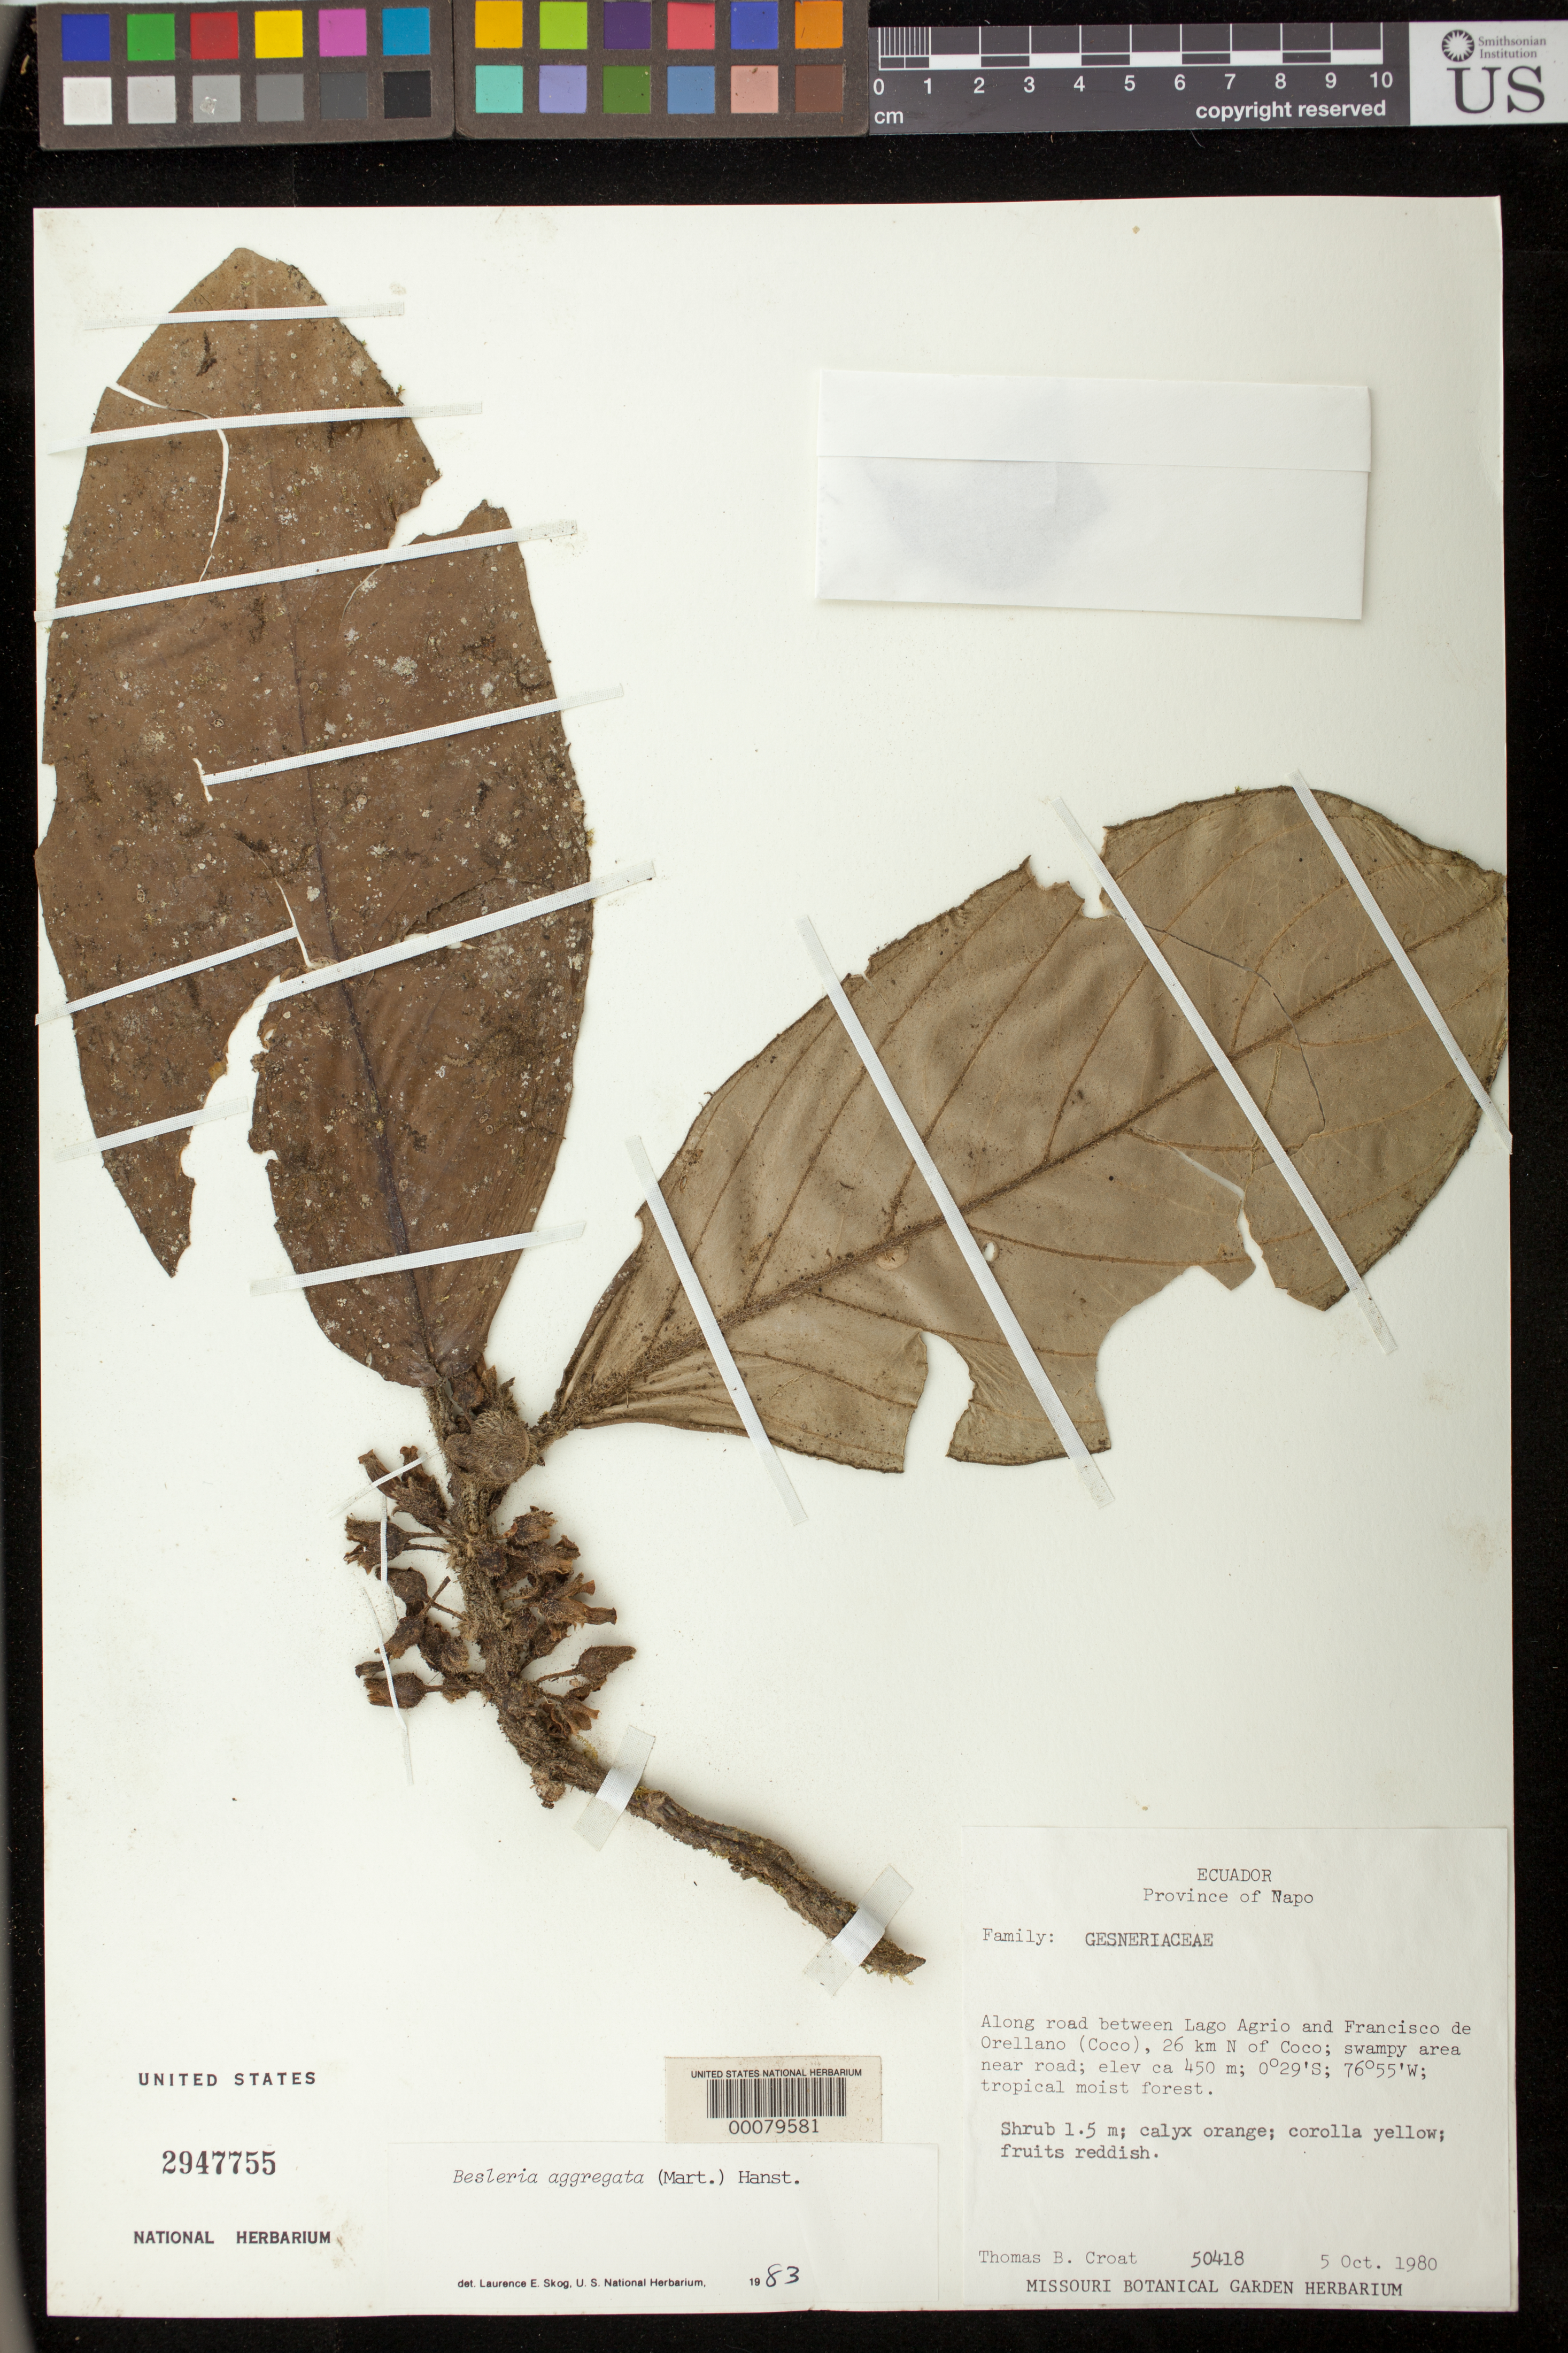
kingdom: Plantae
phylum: Tracheophyta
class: Magnoliopsida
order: Lamiales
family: Gesneriaceae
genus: Besleria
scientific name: Besleria aggregata var. aggregata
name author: (Mart.) Hanst.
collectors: T. B. Croat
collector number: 50418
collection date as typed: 05 Oct 1980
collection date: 1980-10-05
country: Ecuador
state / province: Napo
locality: Along road between Lago Agrio and Francisco de Orellano (Coco), 26 km N of Coco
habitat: Swampy area near road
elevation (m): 450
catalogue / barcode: US 2947755